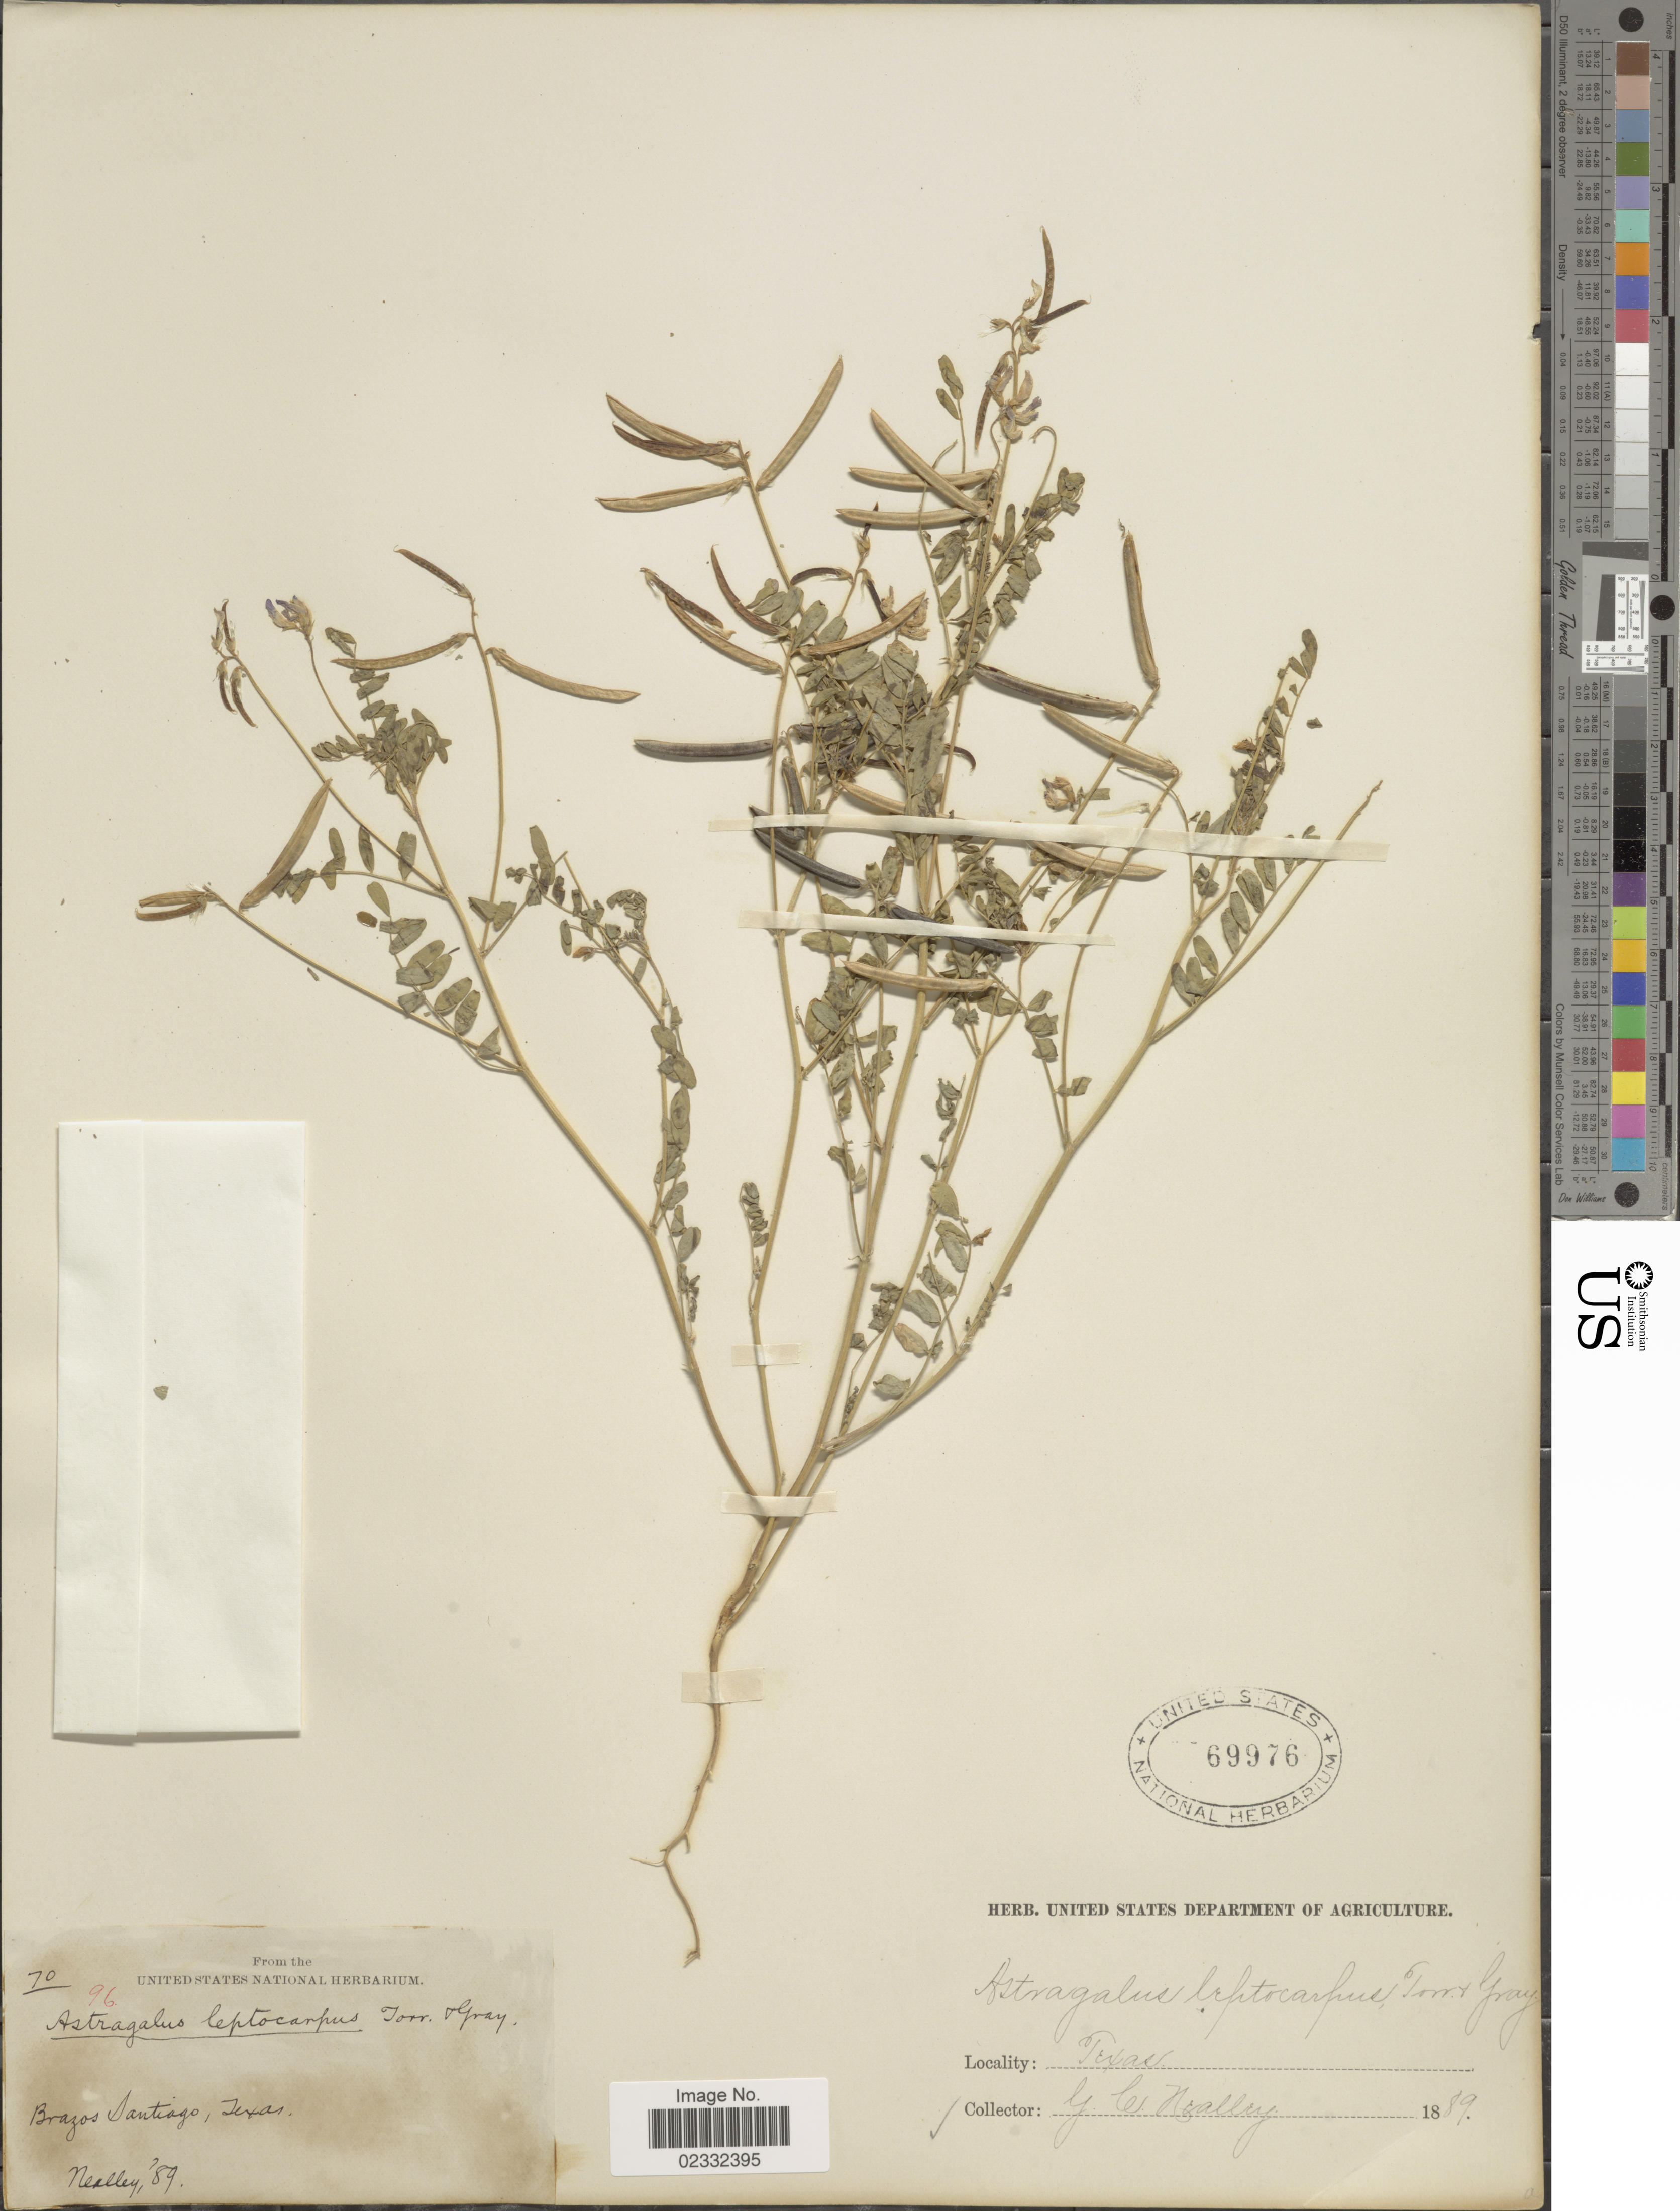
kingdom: Plantae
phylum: Tracheophyta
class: Magnoliopsida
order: Fabales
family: Fabaceae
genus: Astragalus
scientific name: Astragalus leptocarpus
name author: Torr. & A. Gray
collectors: G. C. Nealley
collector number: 70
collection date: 1889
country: United States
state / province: Texas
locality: Brazos Santiago.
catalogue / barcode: US 69976